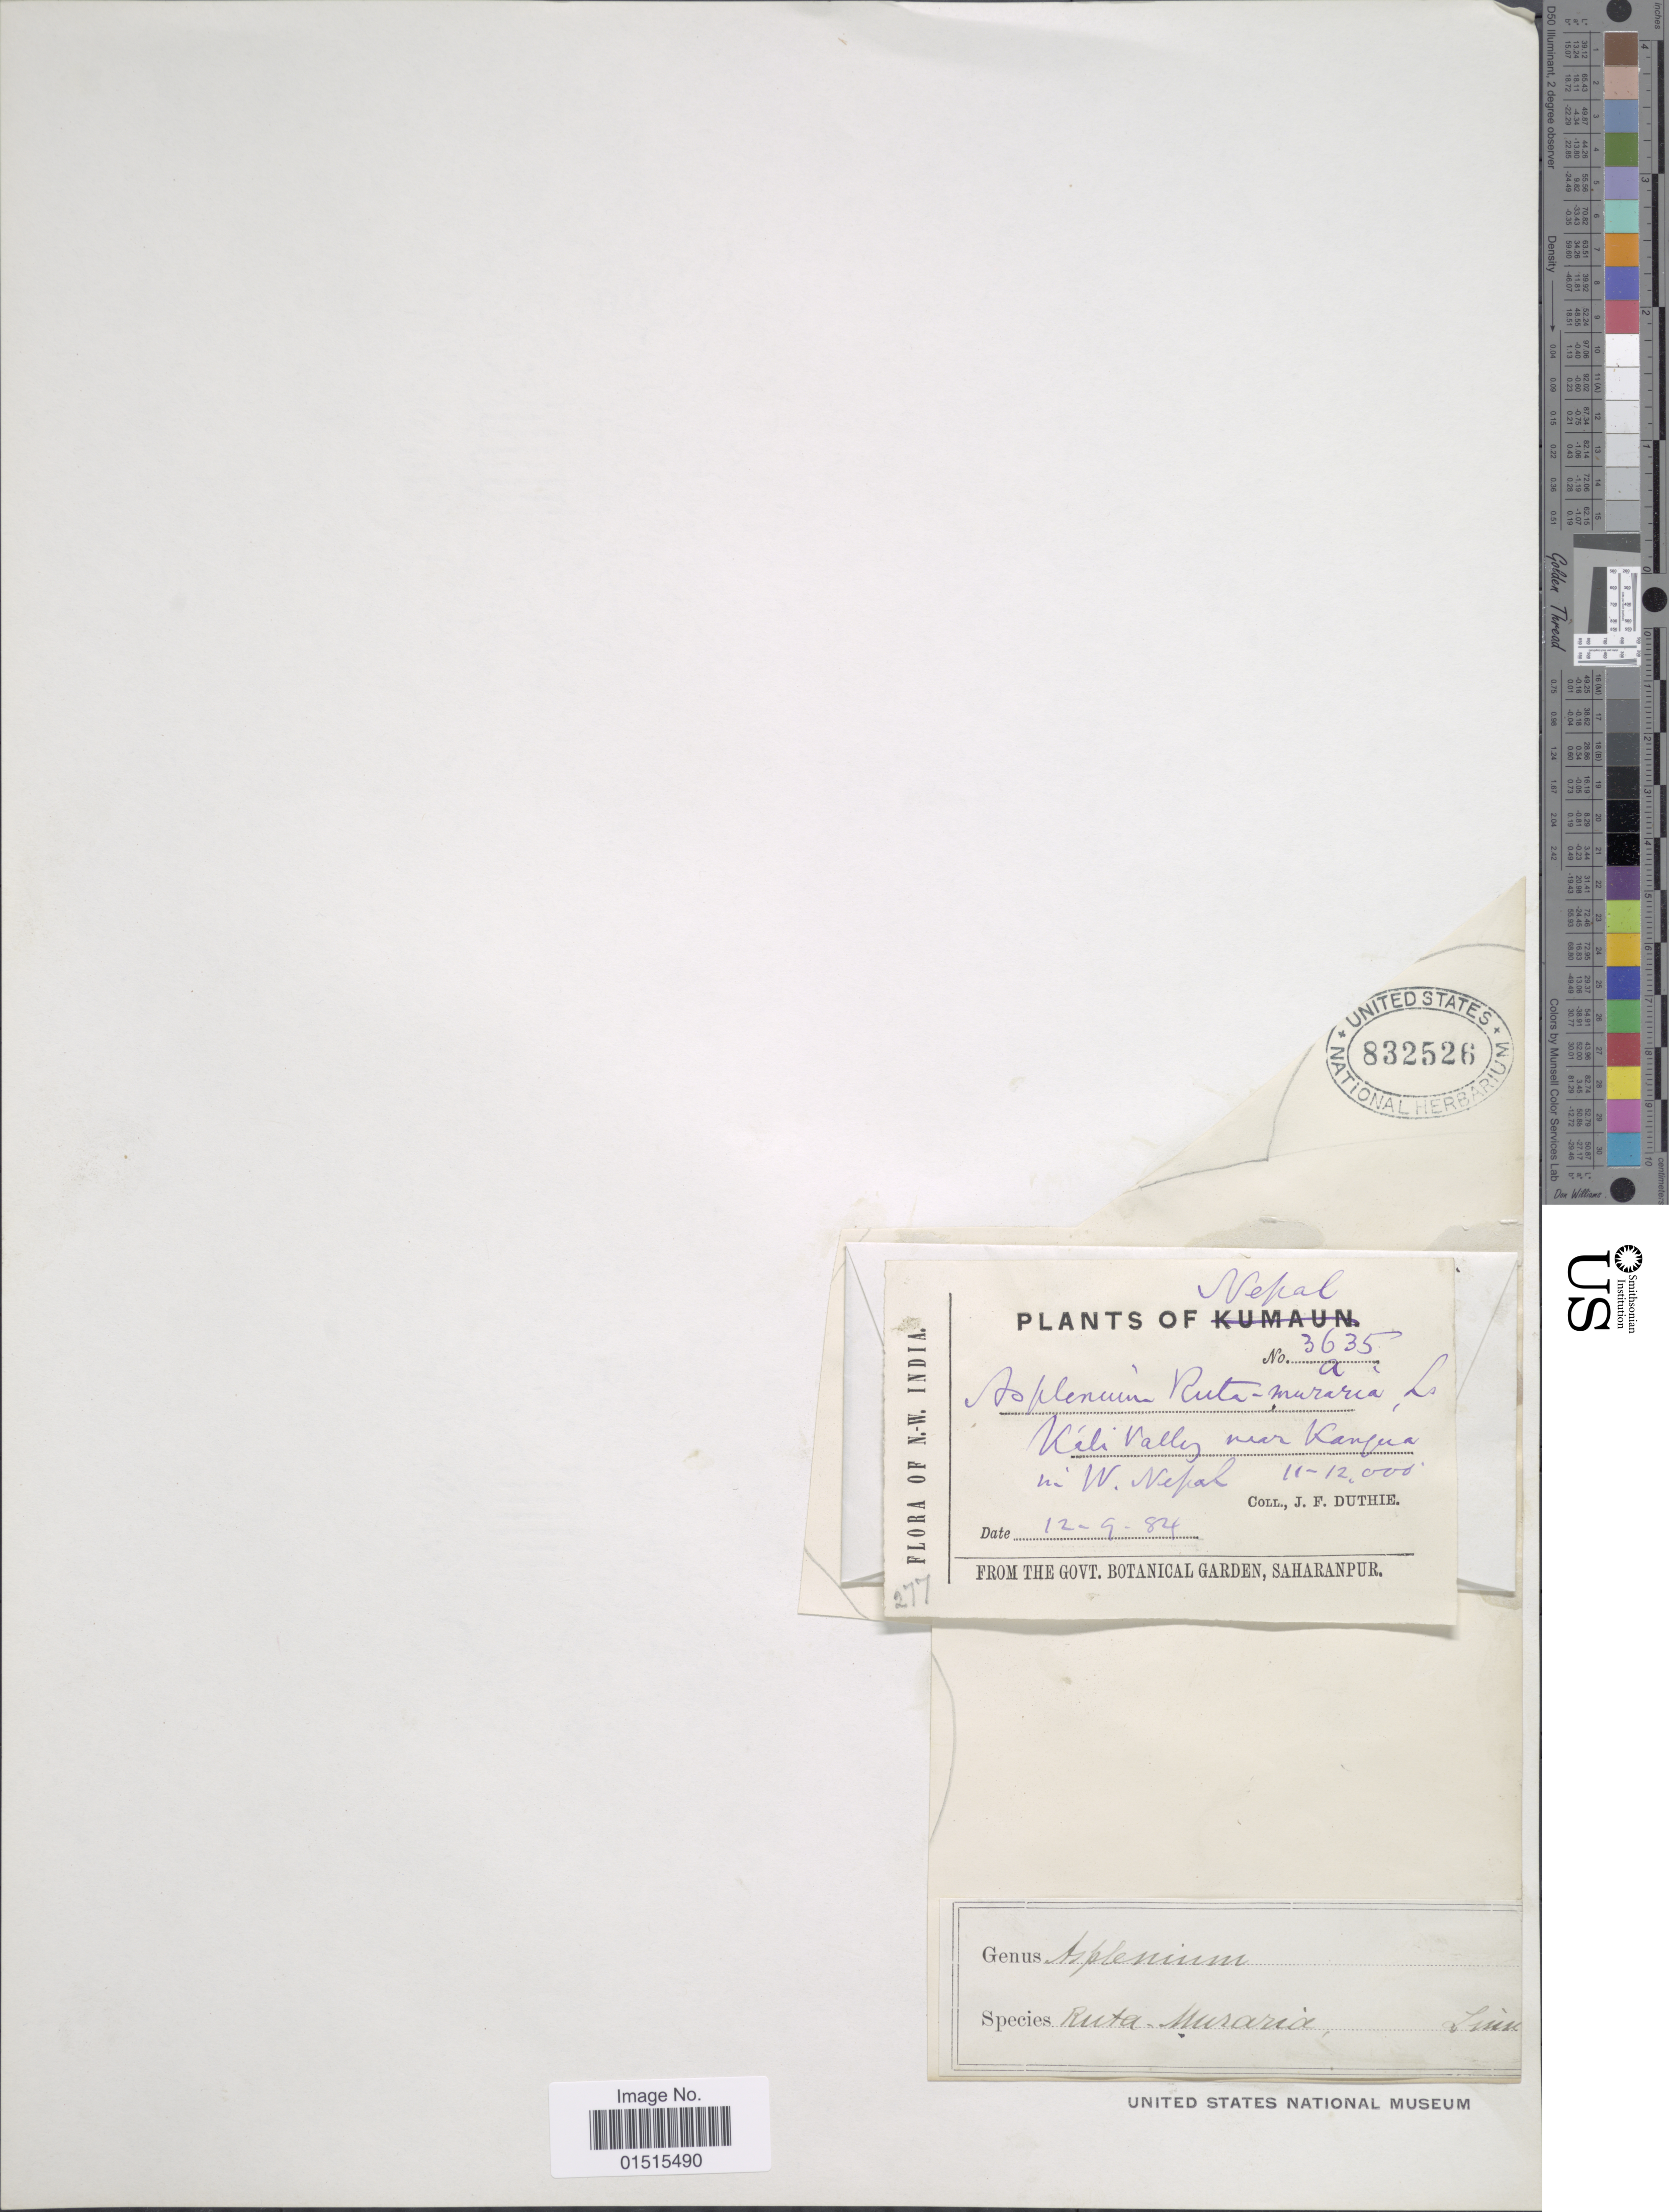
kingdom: Plantae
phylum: Tracheophyta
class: Polypodiopsida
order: Polypodiales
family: Aspleniaceae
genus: Asplenium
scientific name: Asplenium ruta-muraria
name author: L.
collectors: J. F. Duthie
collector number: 3635a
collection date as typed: Transcribed d/m/y: 12/9/84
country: Nepal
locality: N.W. India, Kali Valley near Kangua in W. Nepal, Saharanpur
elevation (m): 3353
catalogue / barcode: US 832526